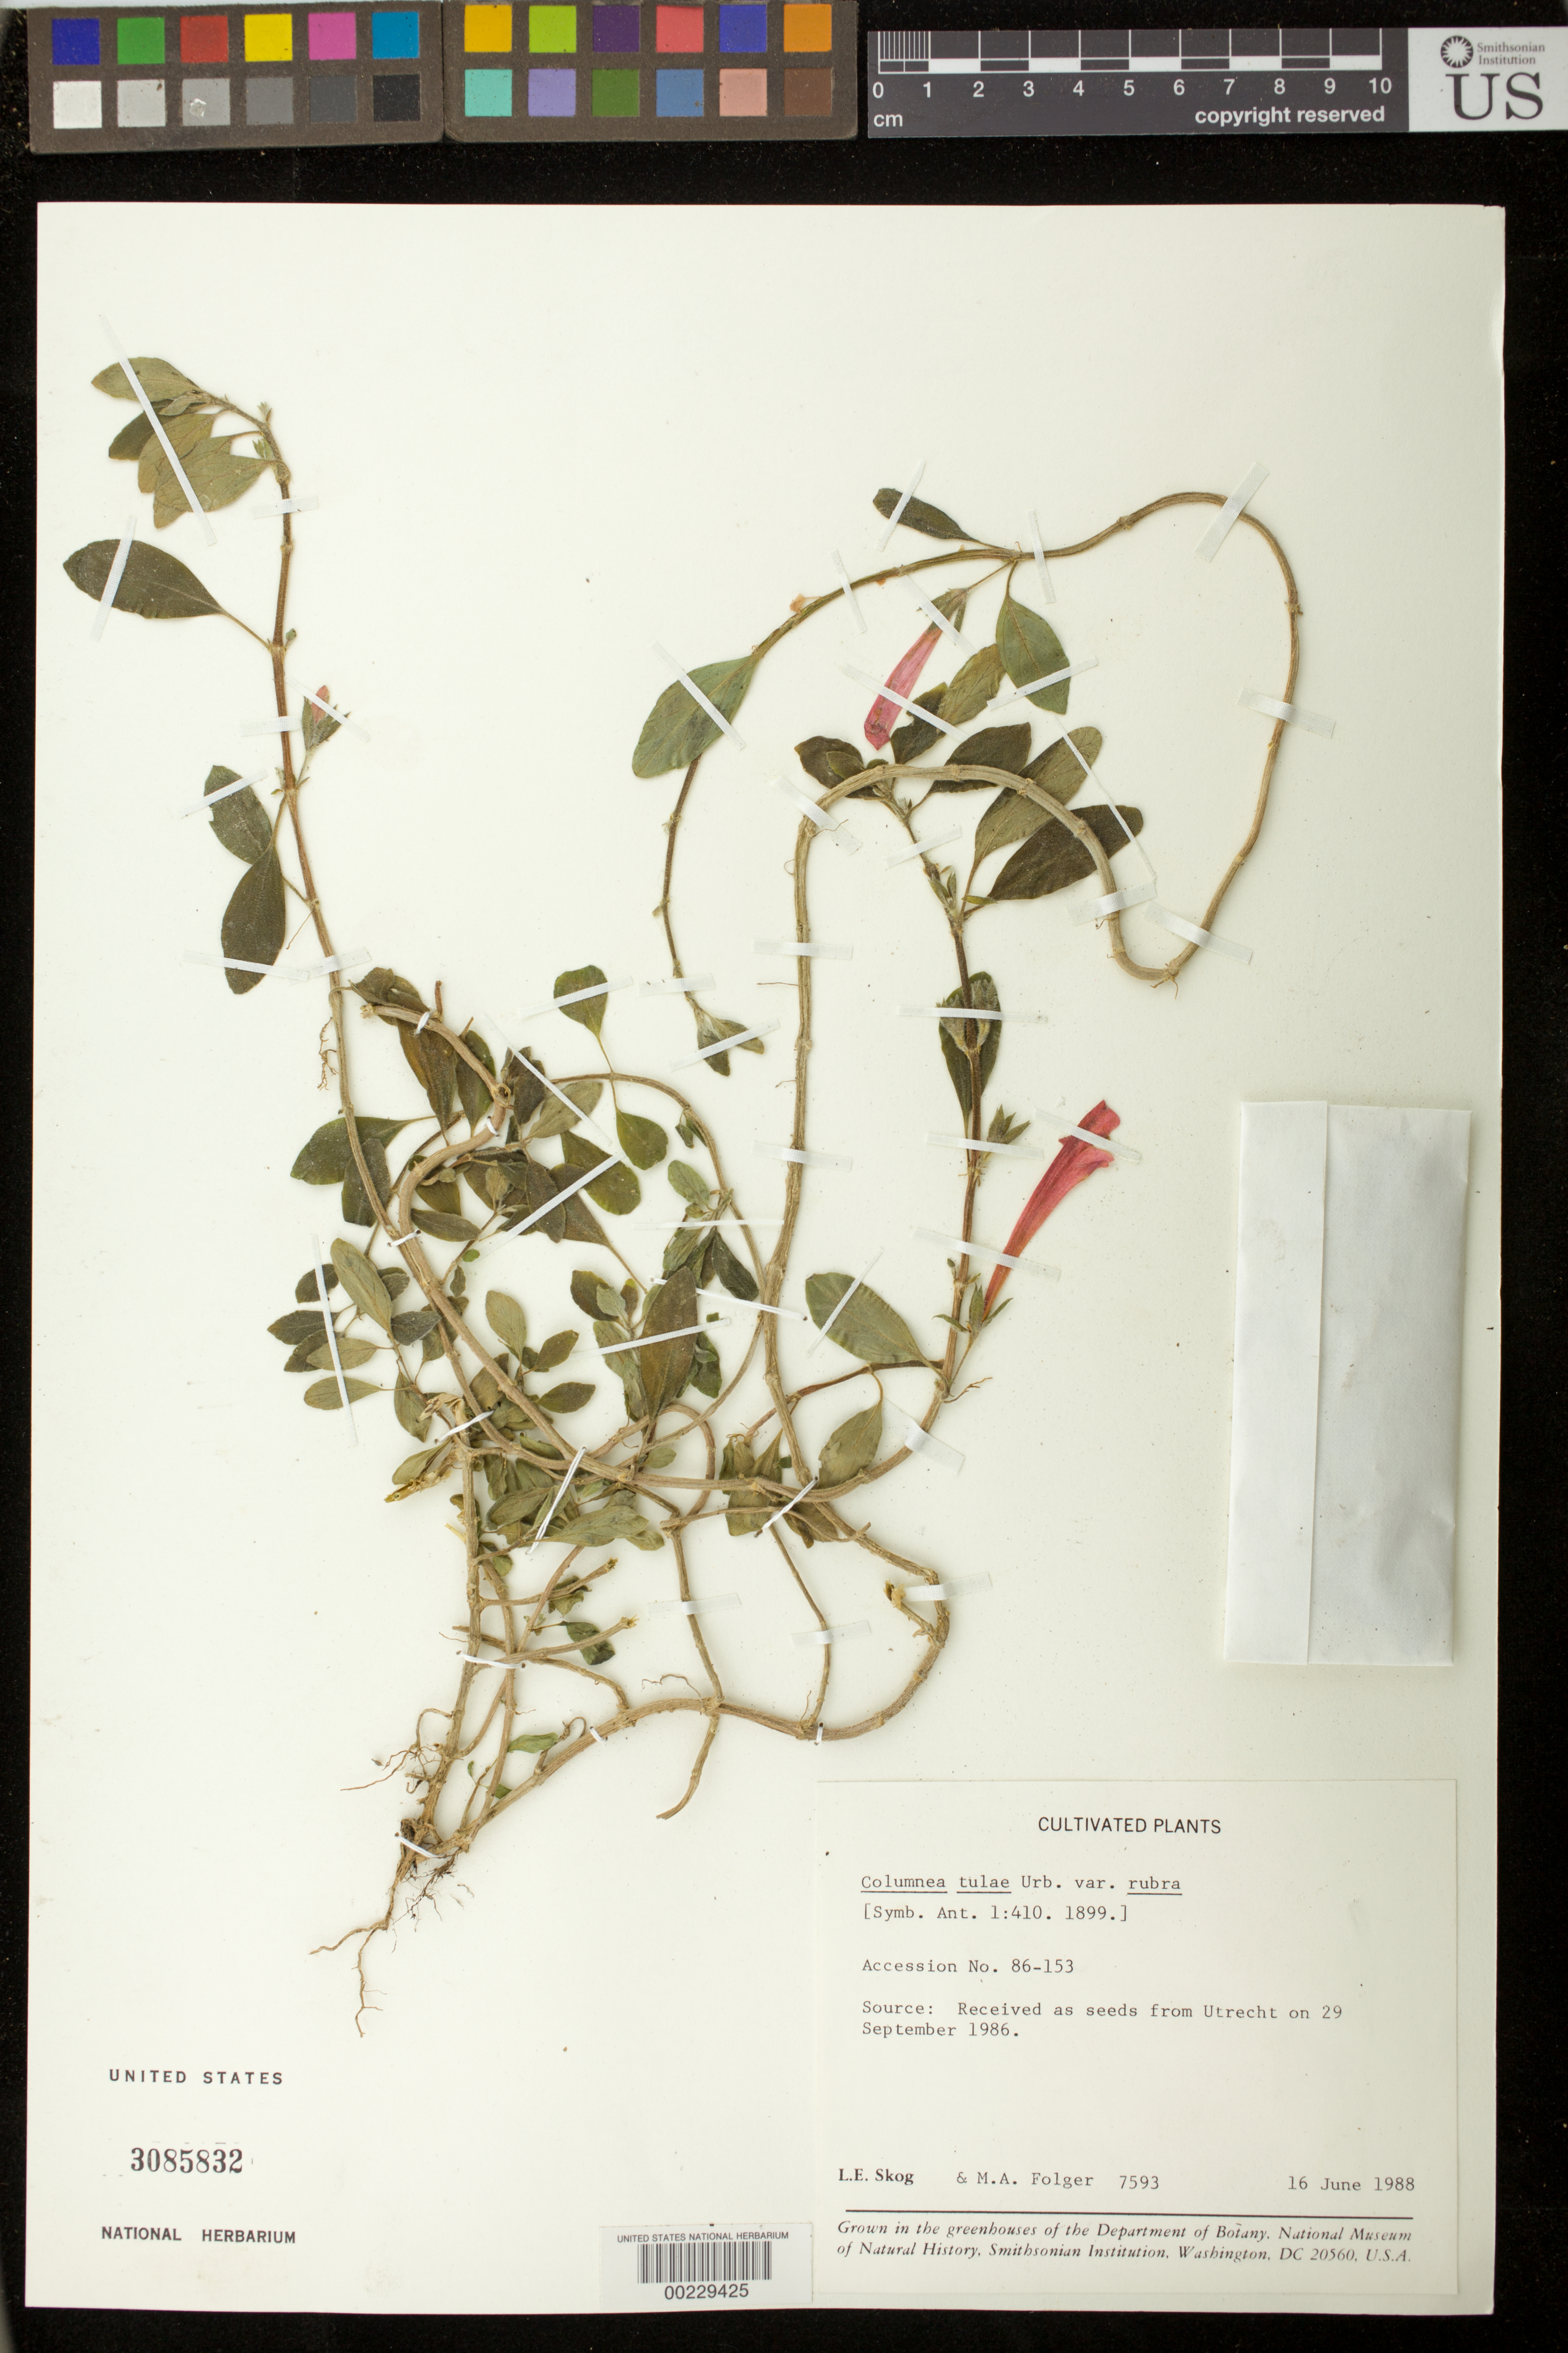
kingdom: Plantae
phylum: Tracheophyta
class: Magnoliopsida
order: Lamiales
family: Gesneriaceae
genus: Columnea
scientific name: Columnea tulae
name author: Urb.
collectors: L. E. Skog & M. Folger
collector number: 7593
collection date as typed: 16 Jun 1988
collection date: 1988-06-16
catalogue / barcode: US 3085832